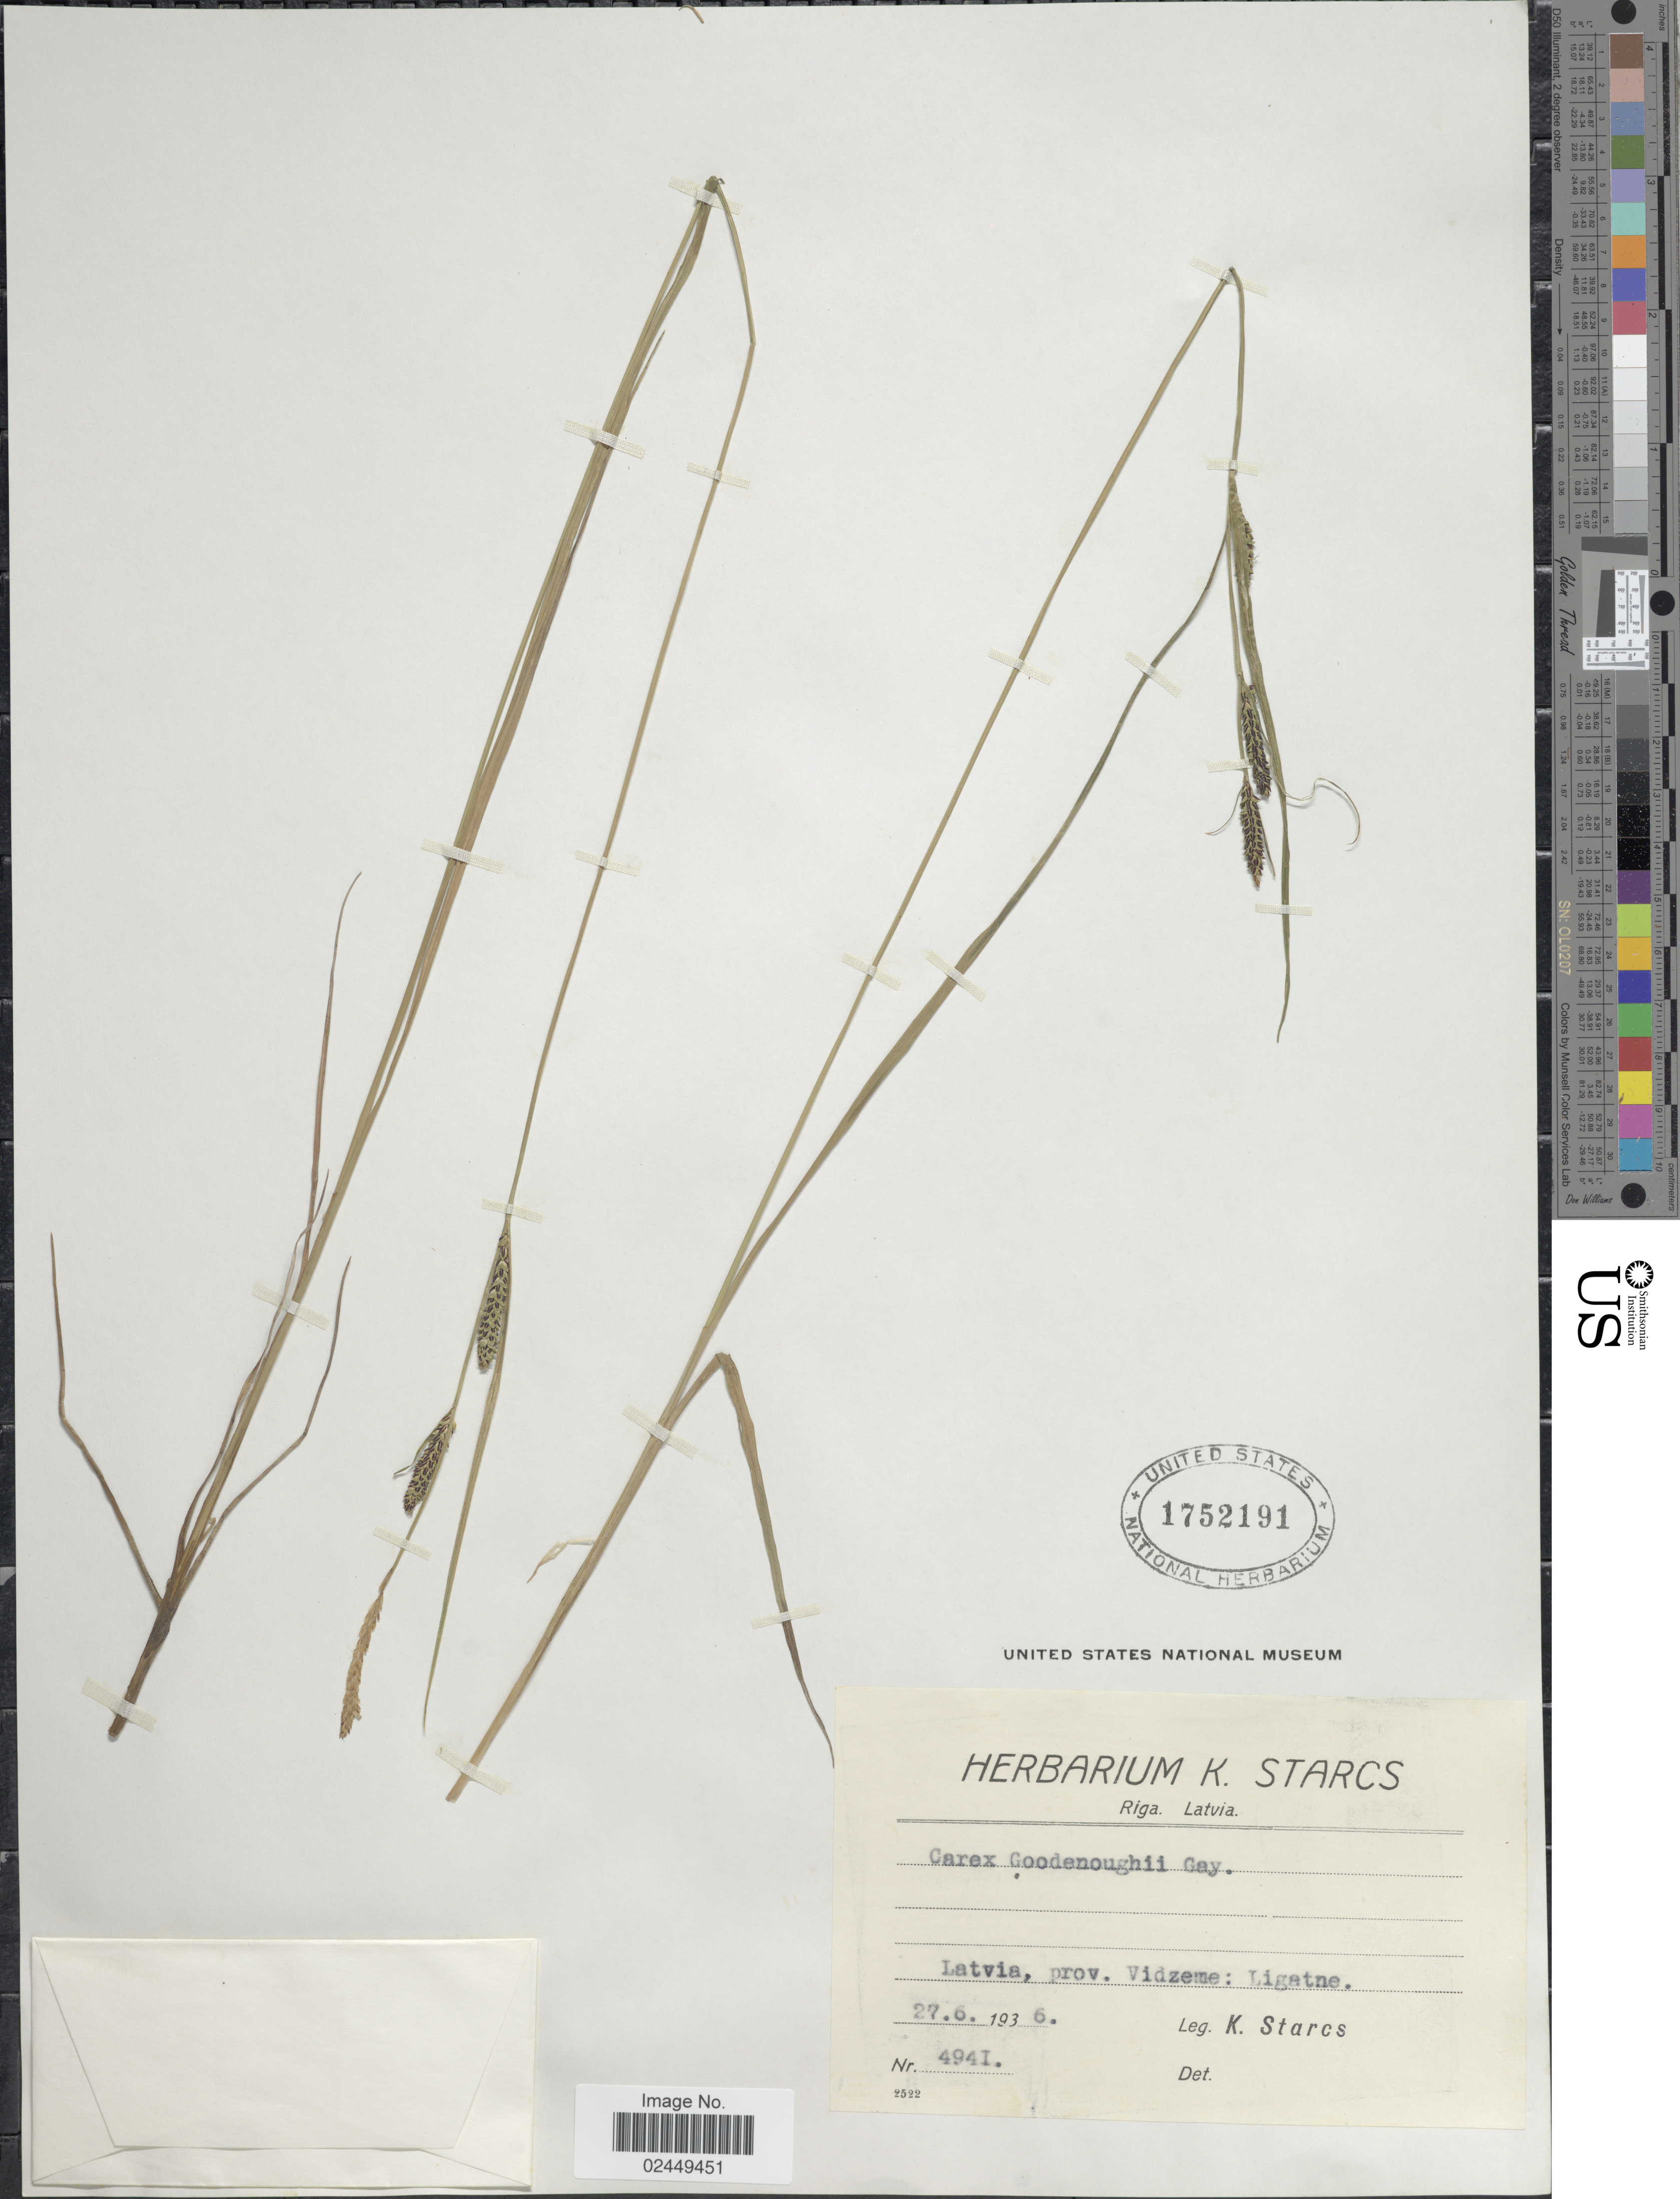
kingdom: Plantae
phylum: Tracheophyta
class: Liliopsida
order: Poales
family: Cyperaceae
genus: Carex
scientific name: Carex nigra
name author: (L.) Reichard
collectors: K. Starcs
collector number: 4941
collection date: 1936-06-27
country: Latvia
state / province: Madonas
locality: Latvia, prov. Vidzeme: Ligatne.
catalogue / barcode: US 1752191